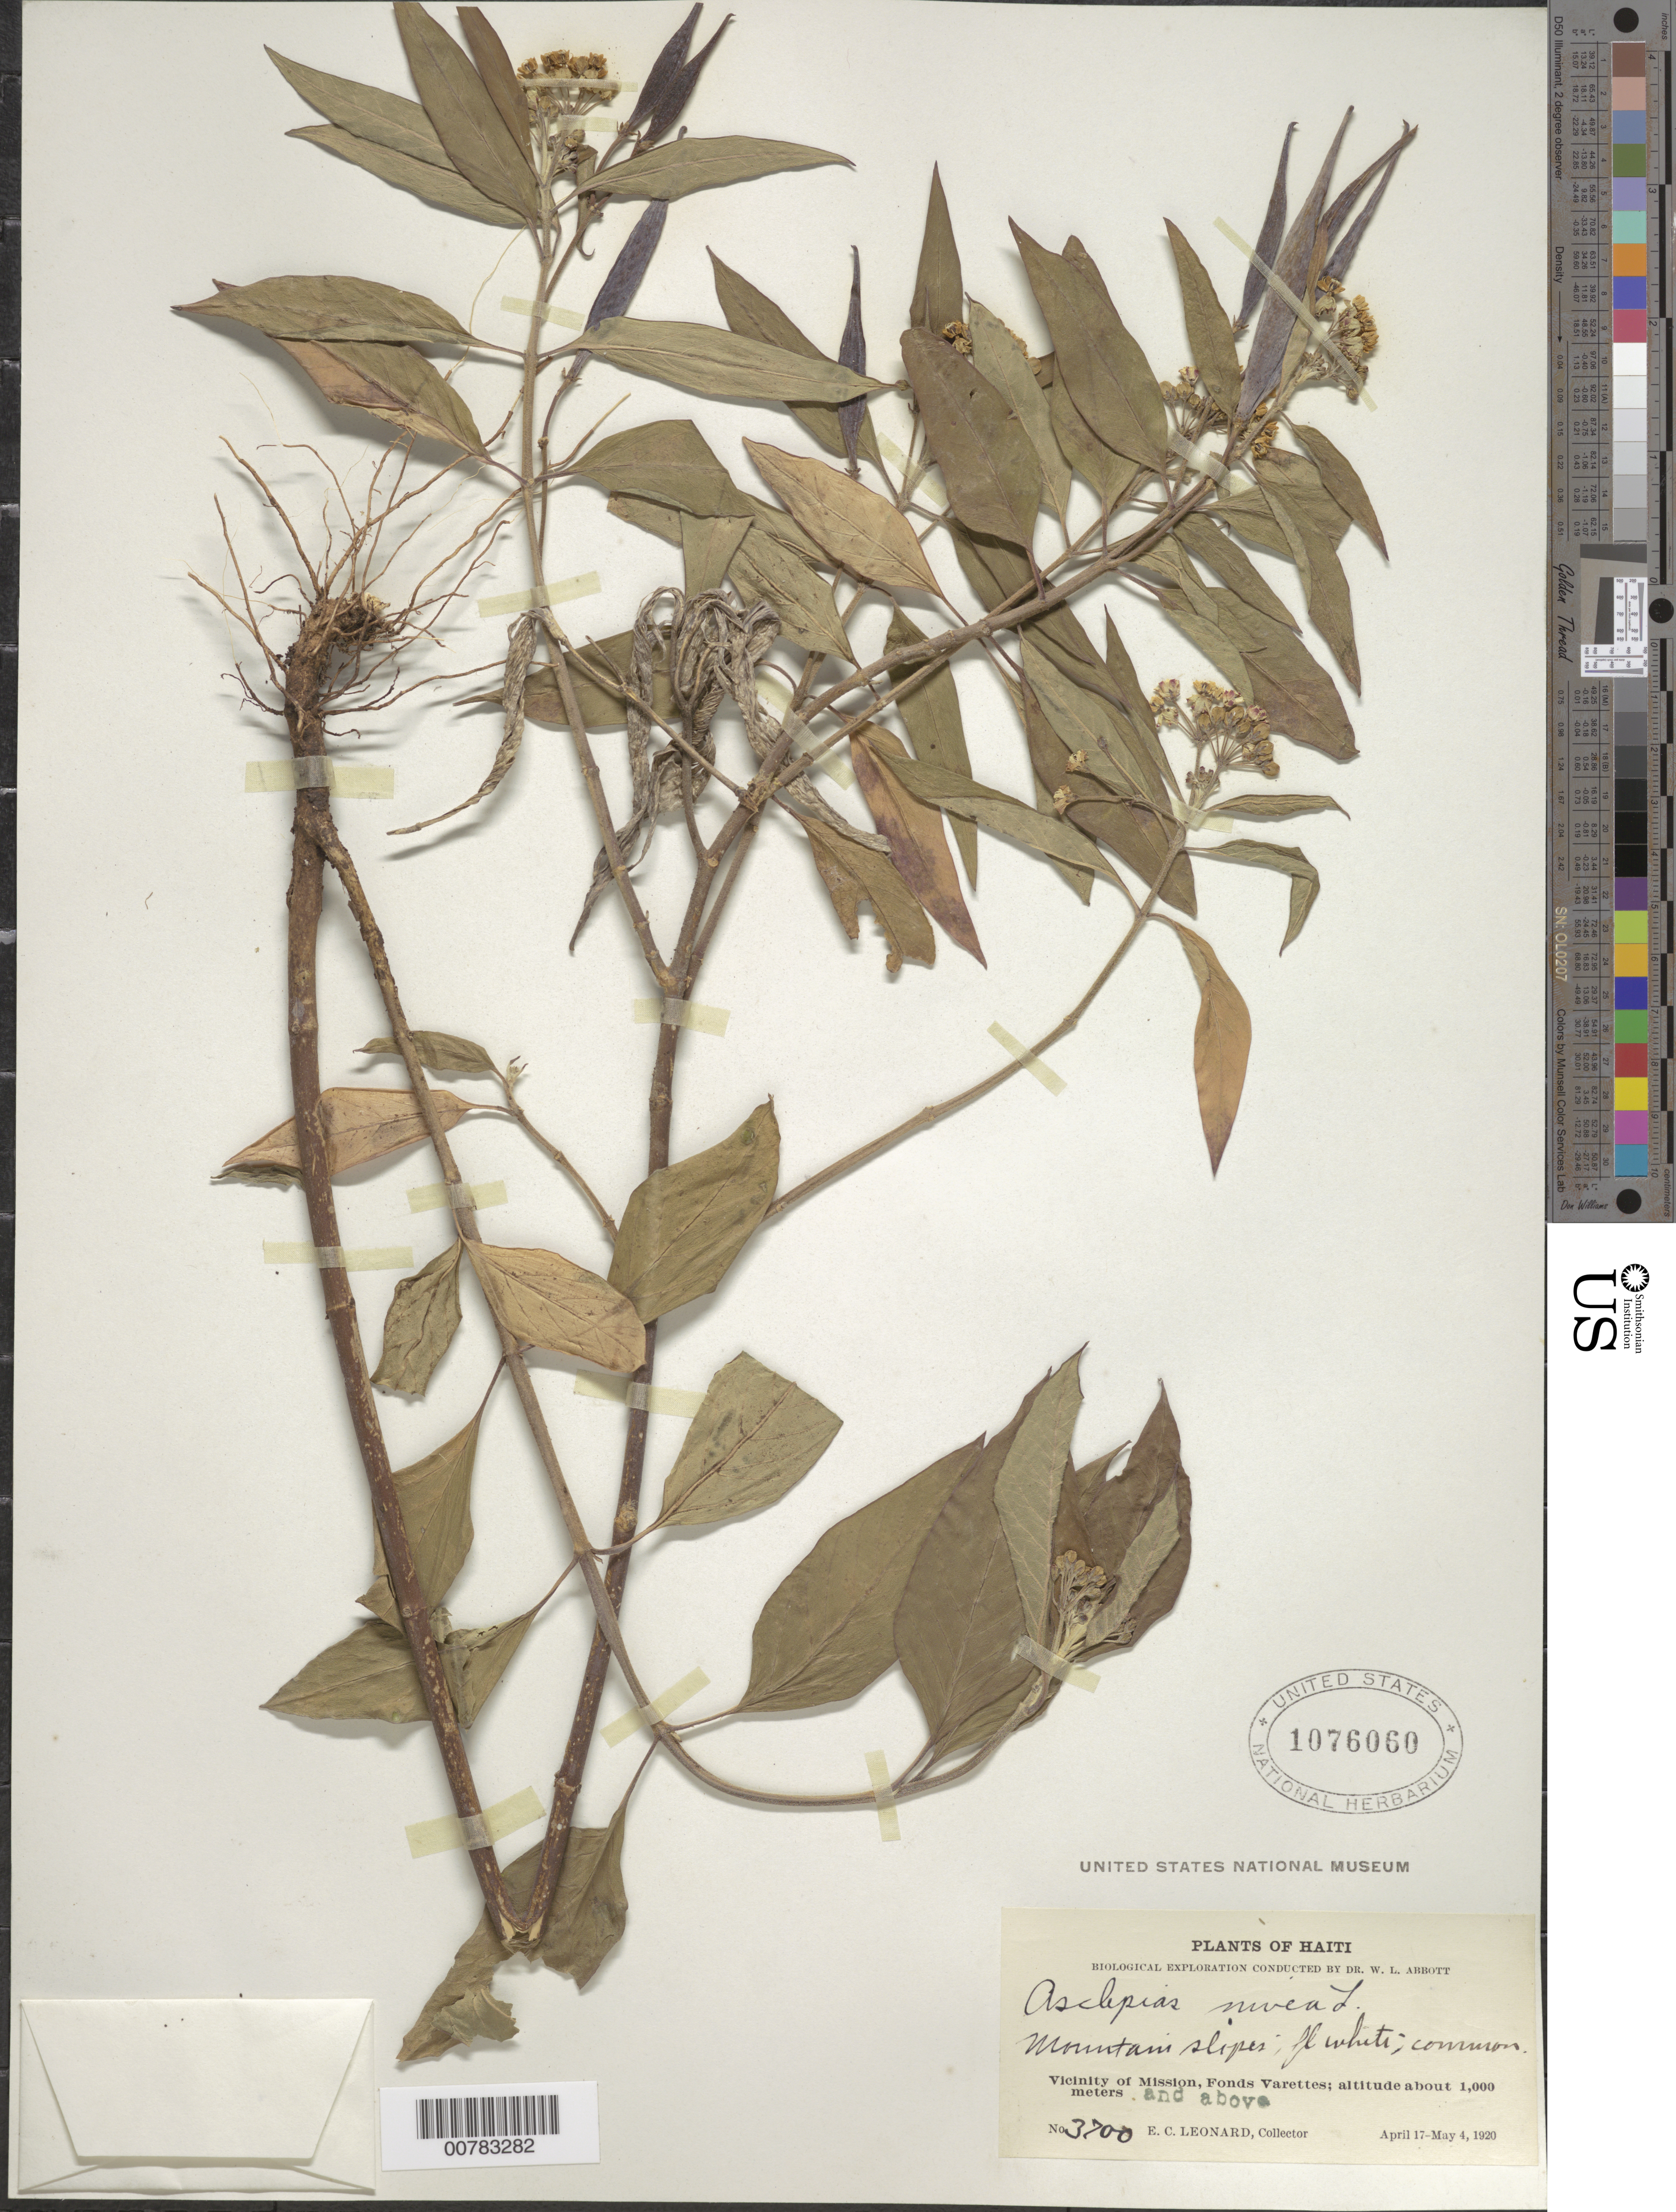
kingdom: Plantae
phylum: Tracheophyta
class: Magnoliopsida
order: Gentianales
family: Apocynaceae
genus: Asclepias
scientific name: Asclepias nivea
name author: L.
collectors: E. C. Leonard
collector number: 3700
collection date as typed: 17 Apr 1920 04 May 1920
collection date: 1920-04-17/1920-05-04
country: Haiti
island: Hispaniola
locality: Fonds Varettes, vicinity of Mission.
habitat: Mountain slopes.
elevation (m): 1000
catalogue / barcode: US 1076060